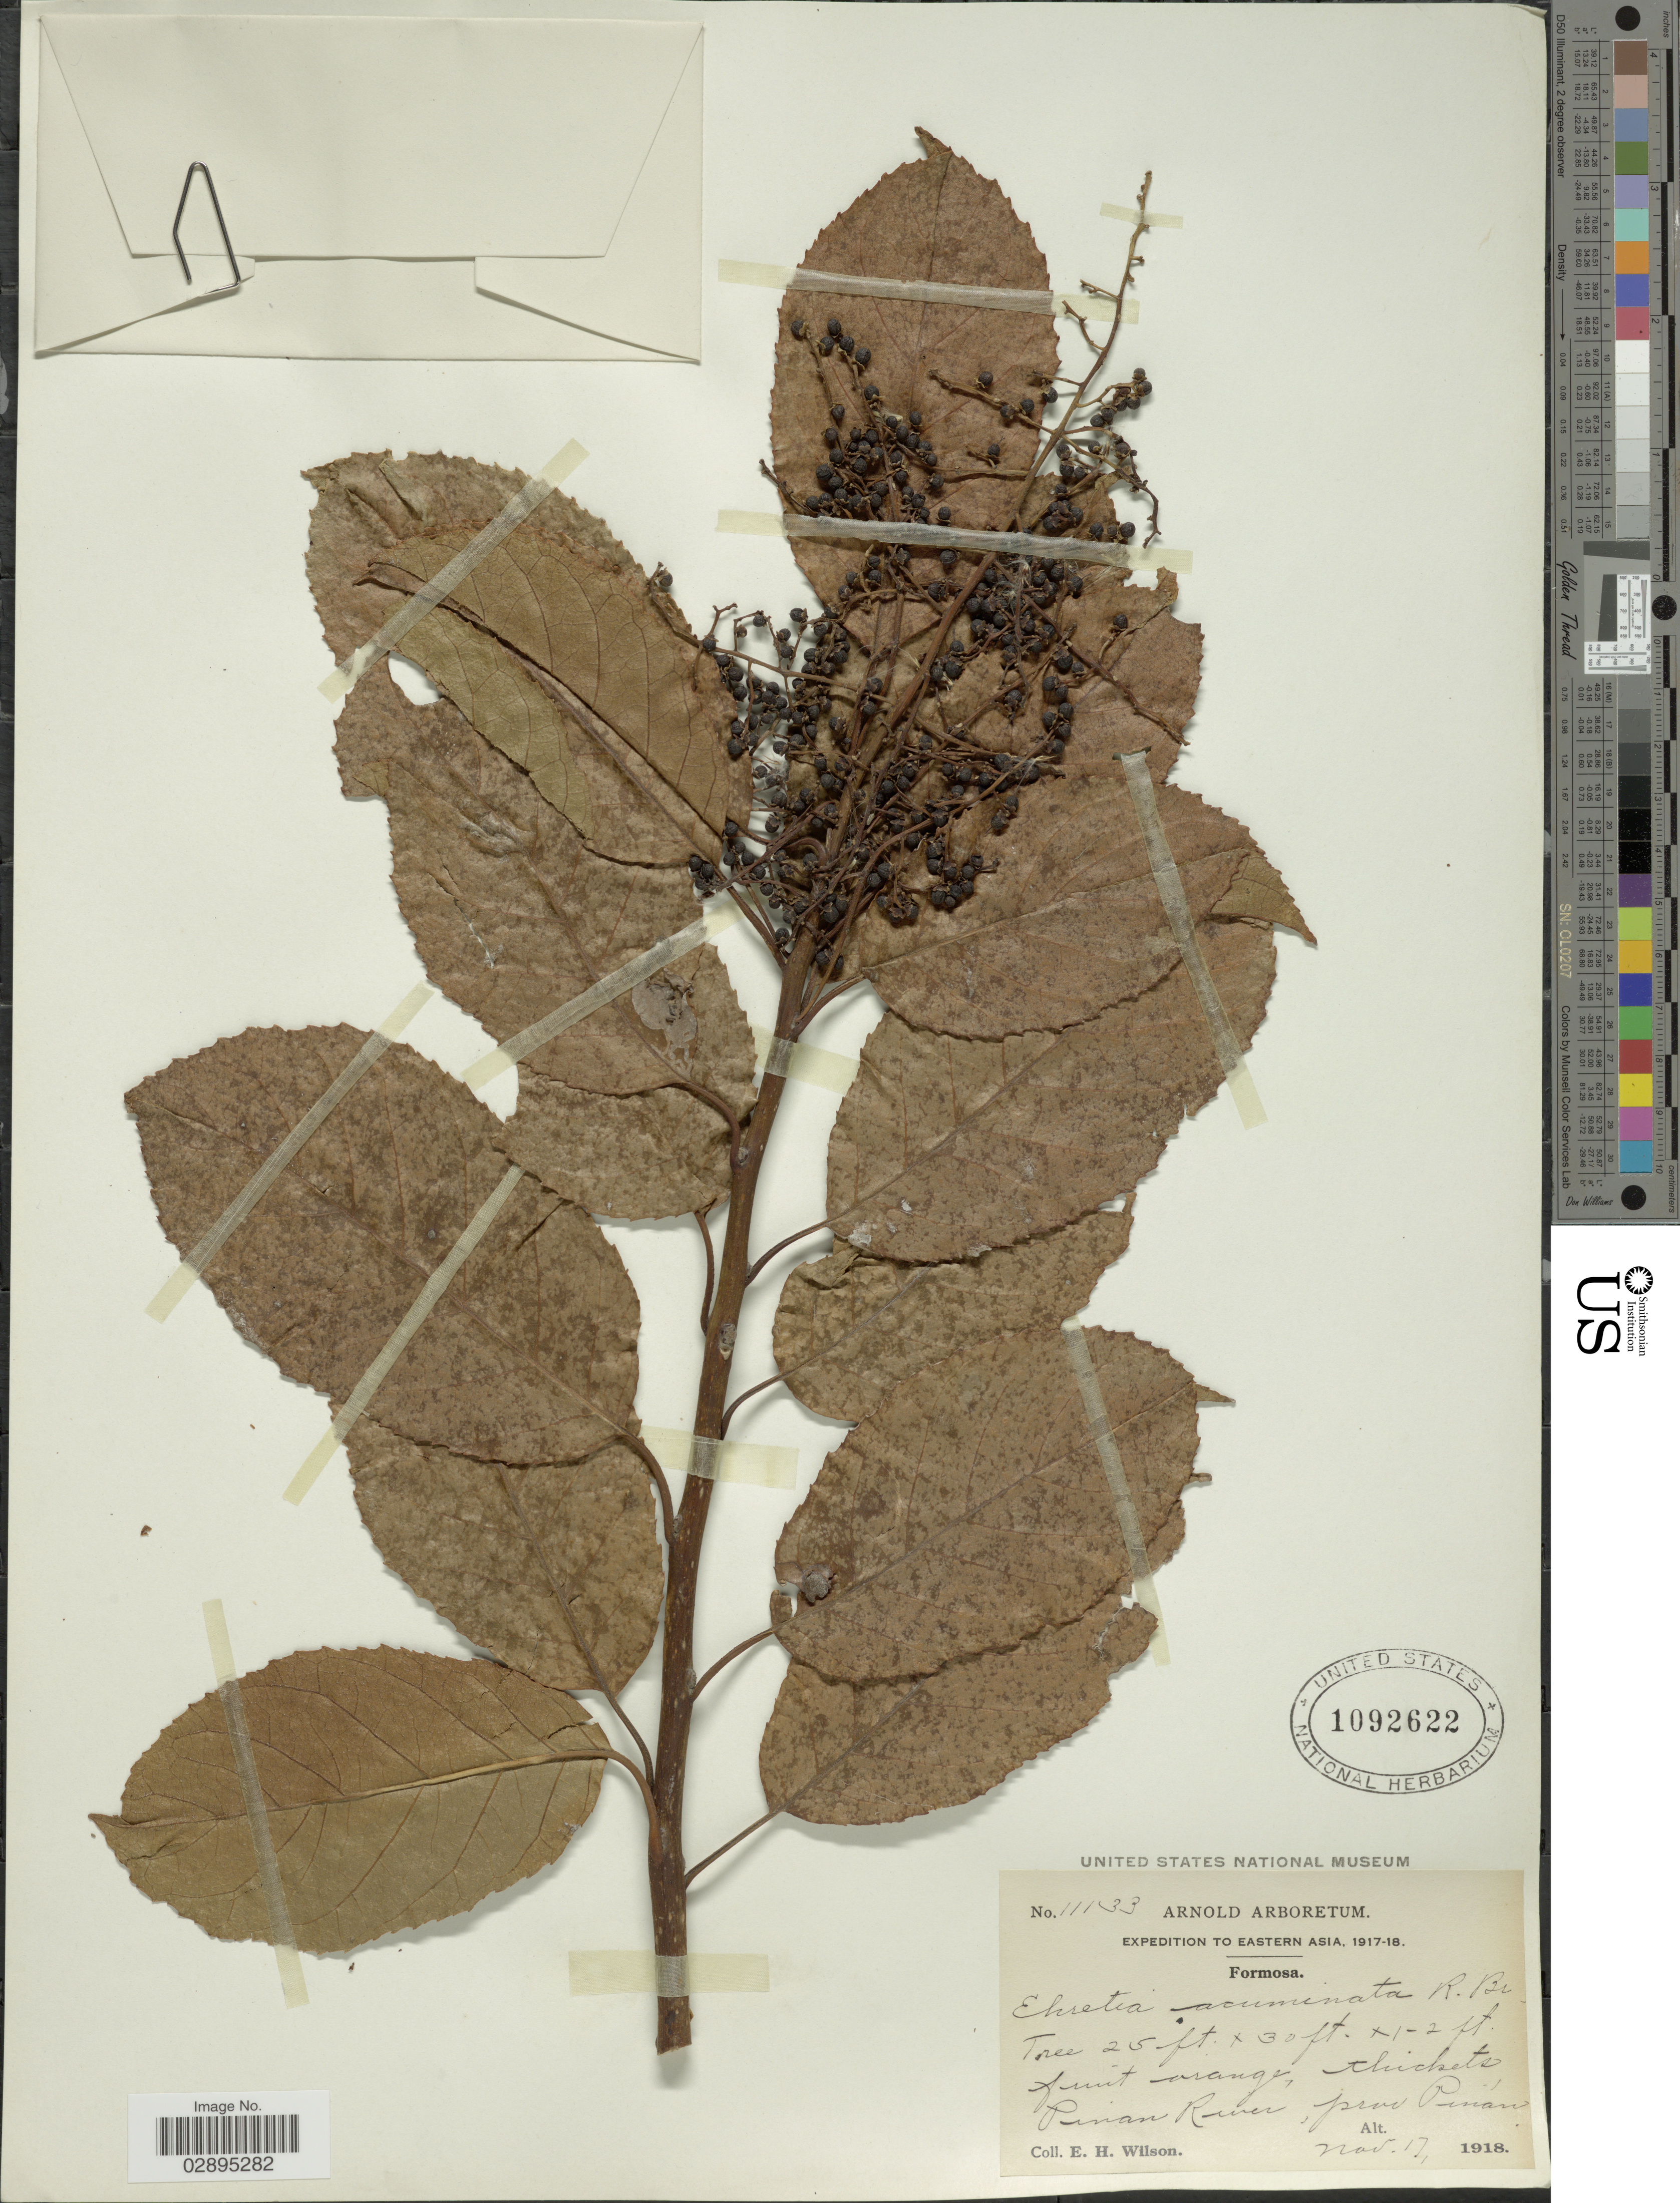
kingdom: Plantae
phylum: Tracheophyta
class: Magnoliopsida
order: Boraginales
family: Ehretiaceae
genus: Ehretia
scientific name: Ehretia acuminata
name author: R. Br.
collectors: E. Wilson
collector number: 11133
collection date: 1918-11-17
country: Taiwan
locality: Eastern Asia. Formosa. Pinan River, prov Pinán.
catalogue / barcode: US 1092622